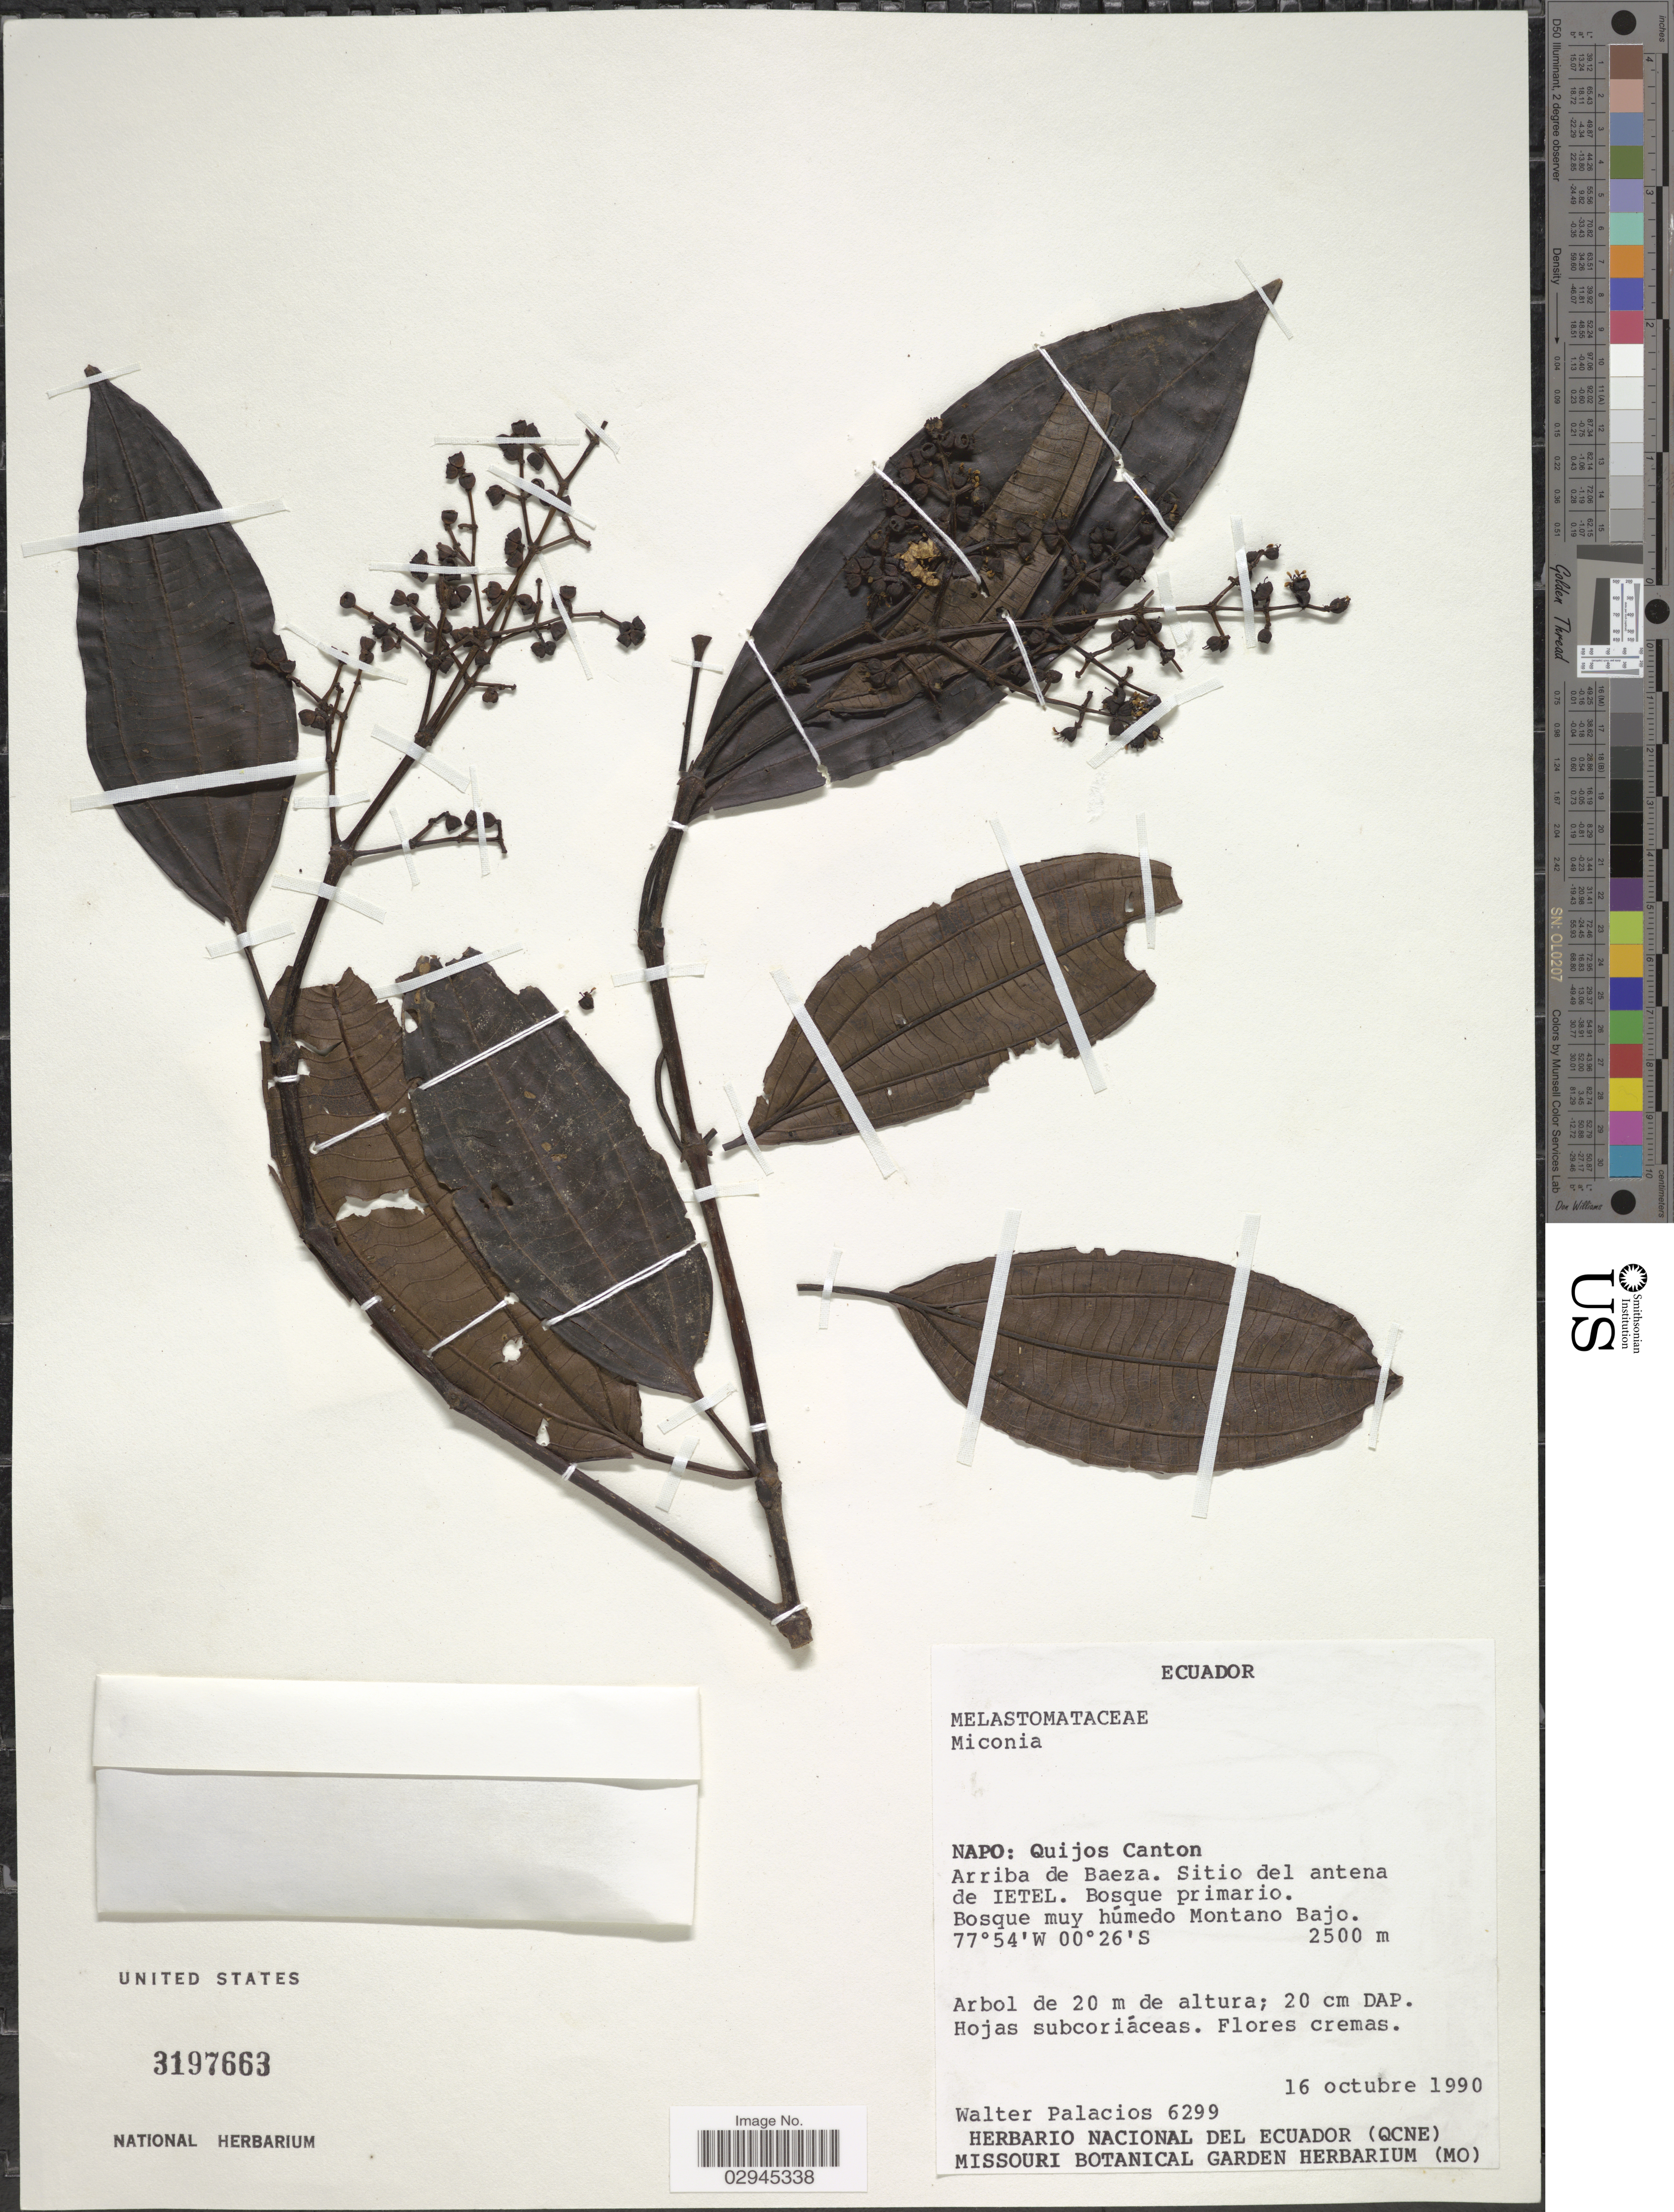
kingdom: Plantae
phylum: Tracheophyta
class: Magnoliopsida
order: Myrtales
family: Melastomataceae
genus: Miconia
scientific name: Miconia sp.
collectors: W. Palacios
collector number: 6299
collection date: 1990-10-16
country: Ecuador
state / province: Napo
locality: Quijos Canton. Arriba de Baeza. Sitio del antena de IETEL. Bosque primario. Bosque muy húmedo Montano Bajo.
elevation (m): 2500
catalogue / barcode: US 3197663